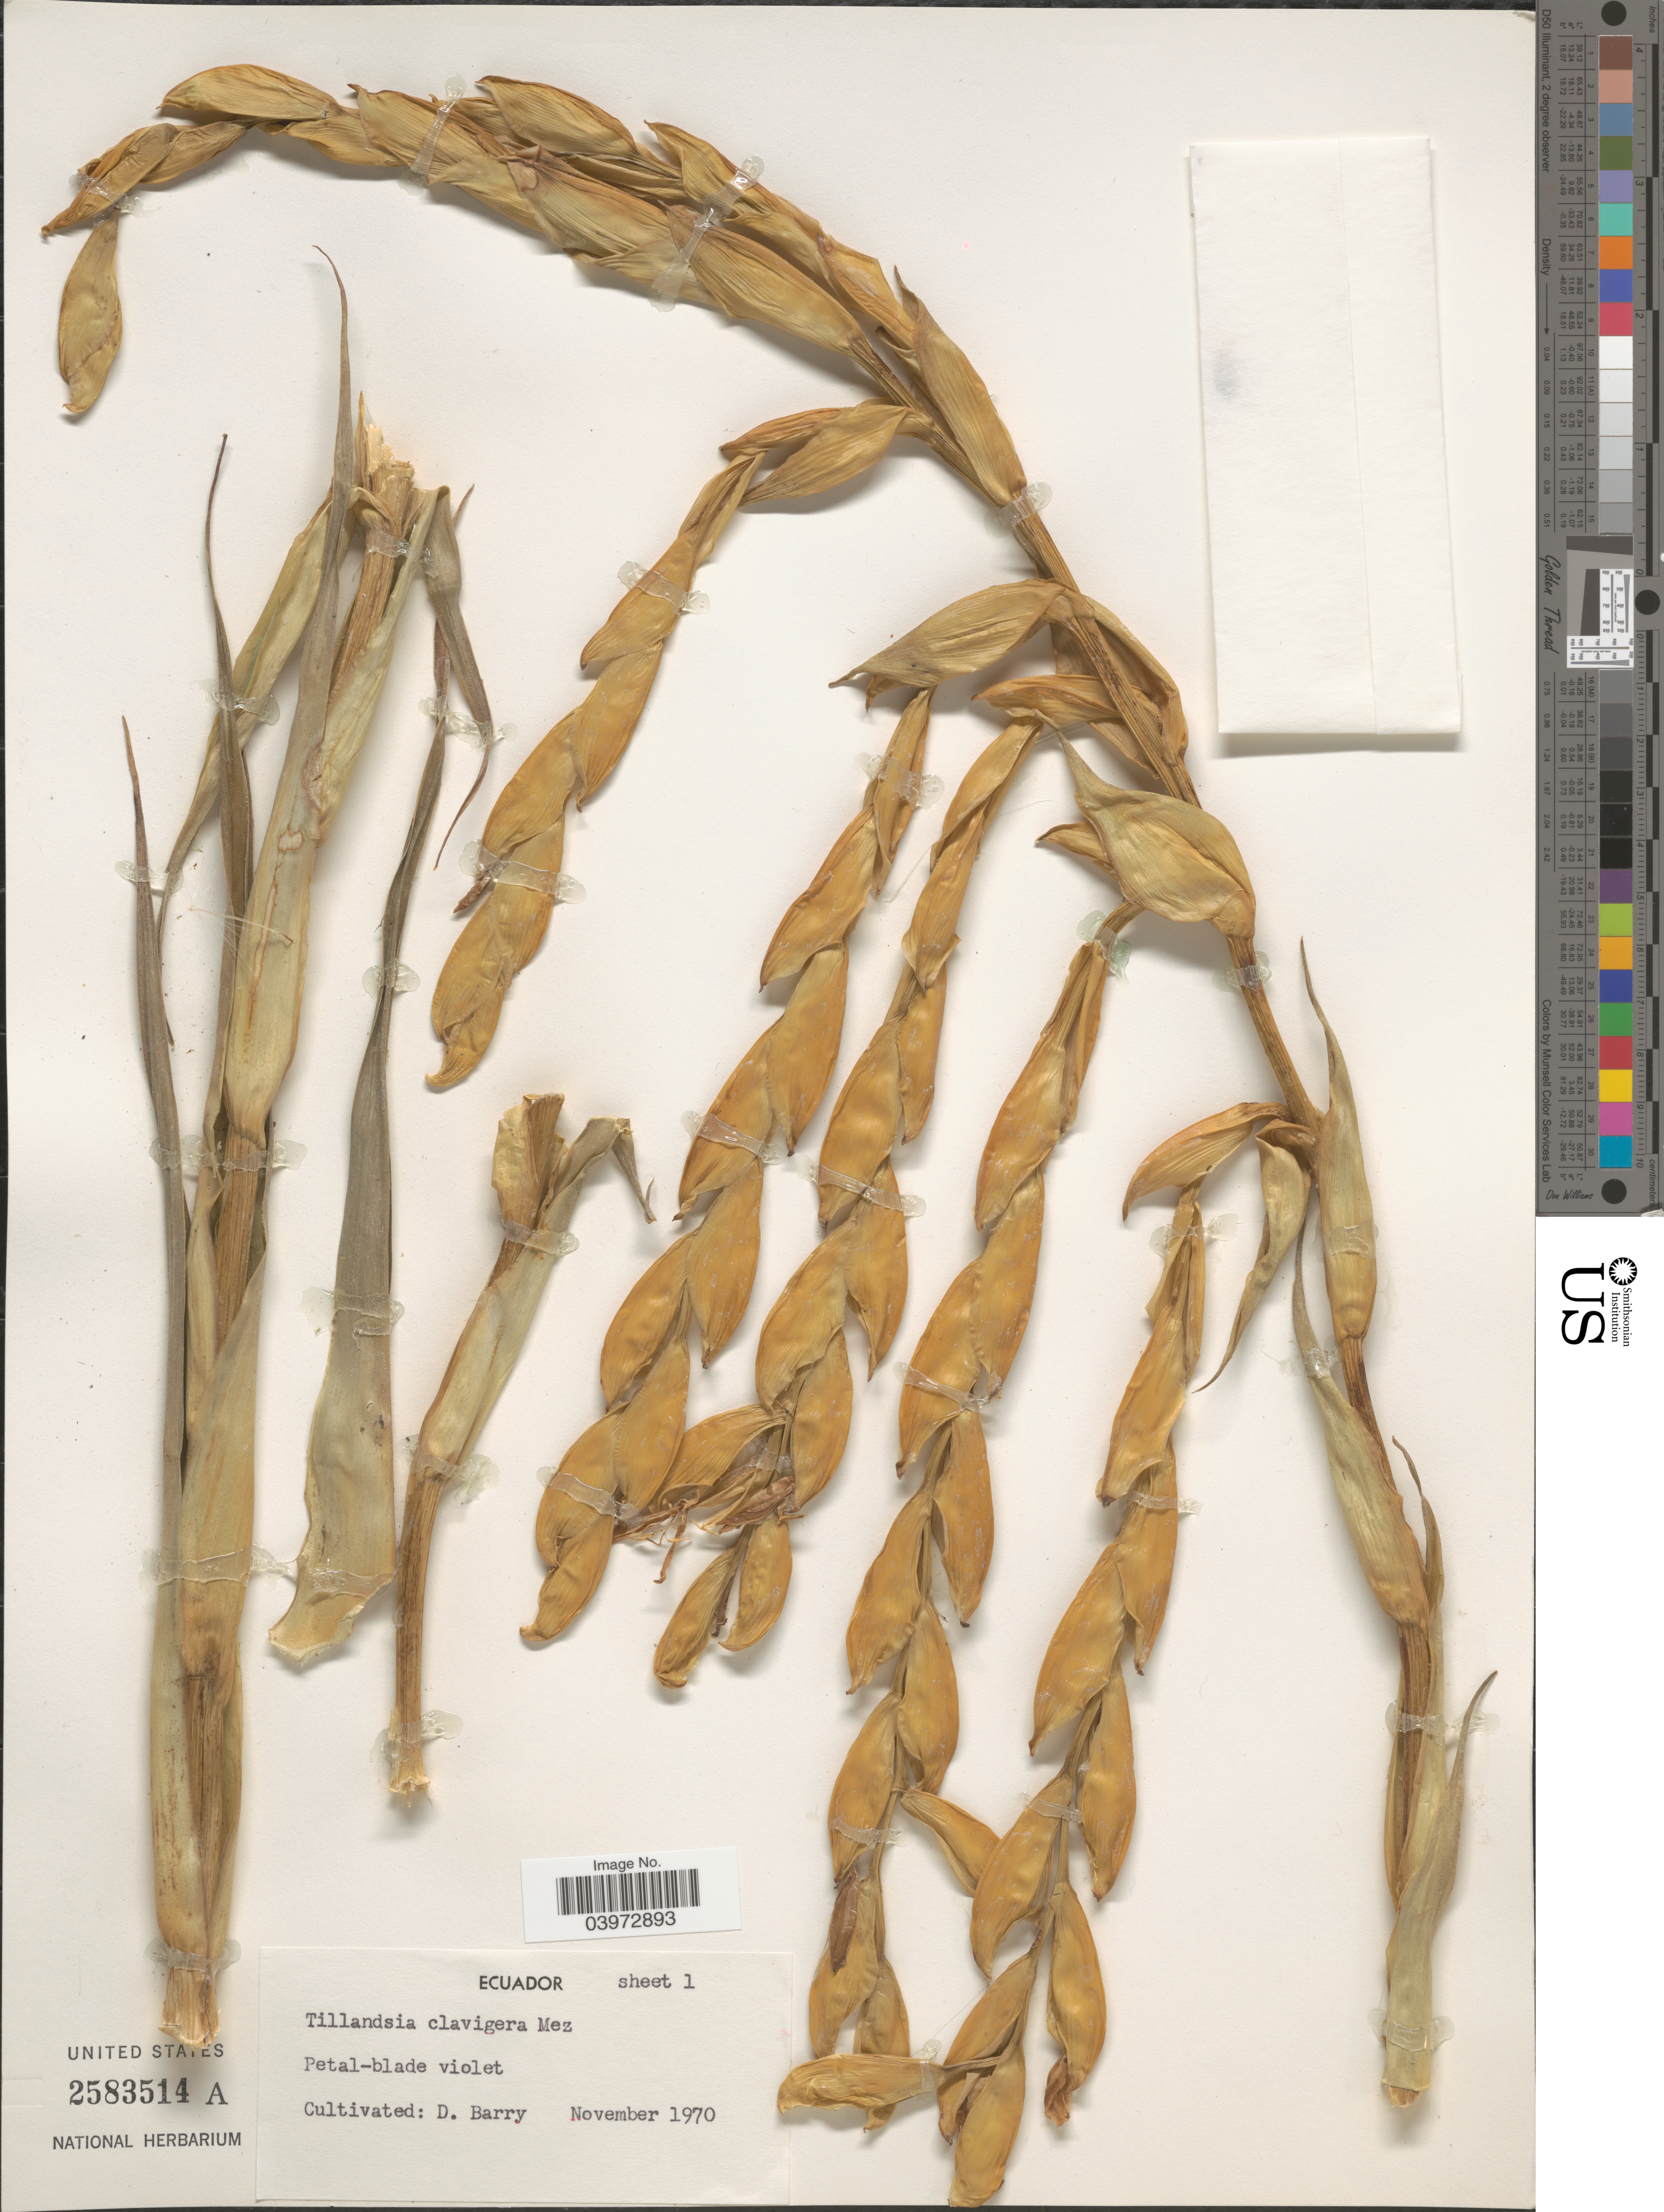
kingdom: Plantae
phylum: Tracheophyta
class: Liliopsida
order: Poales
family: Bromeliaceae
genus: Tillandsia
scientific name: Tillandsia clavigera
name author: Mez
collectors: D. Barry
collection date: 1970-11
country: Ecuador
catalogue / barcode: US 2583514A